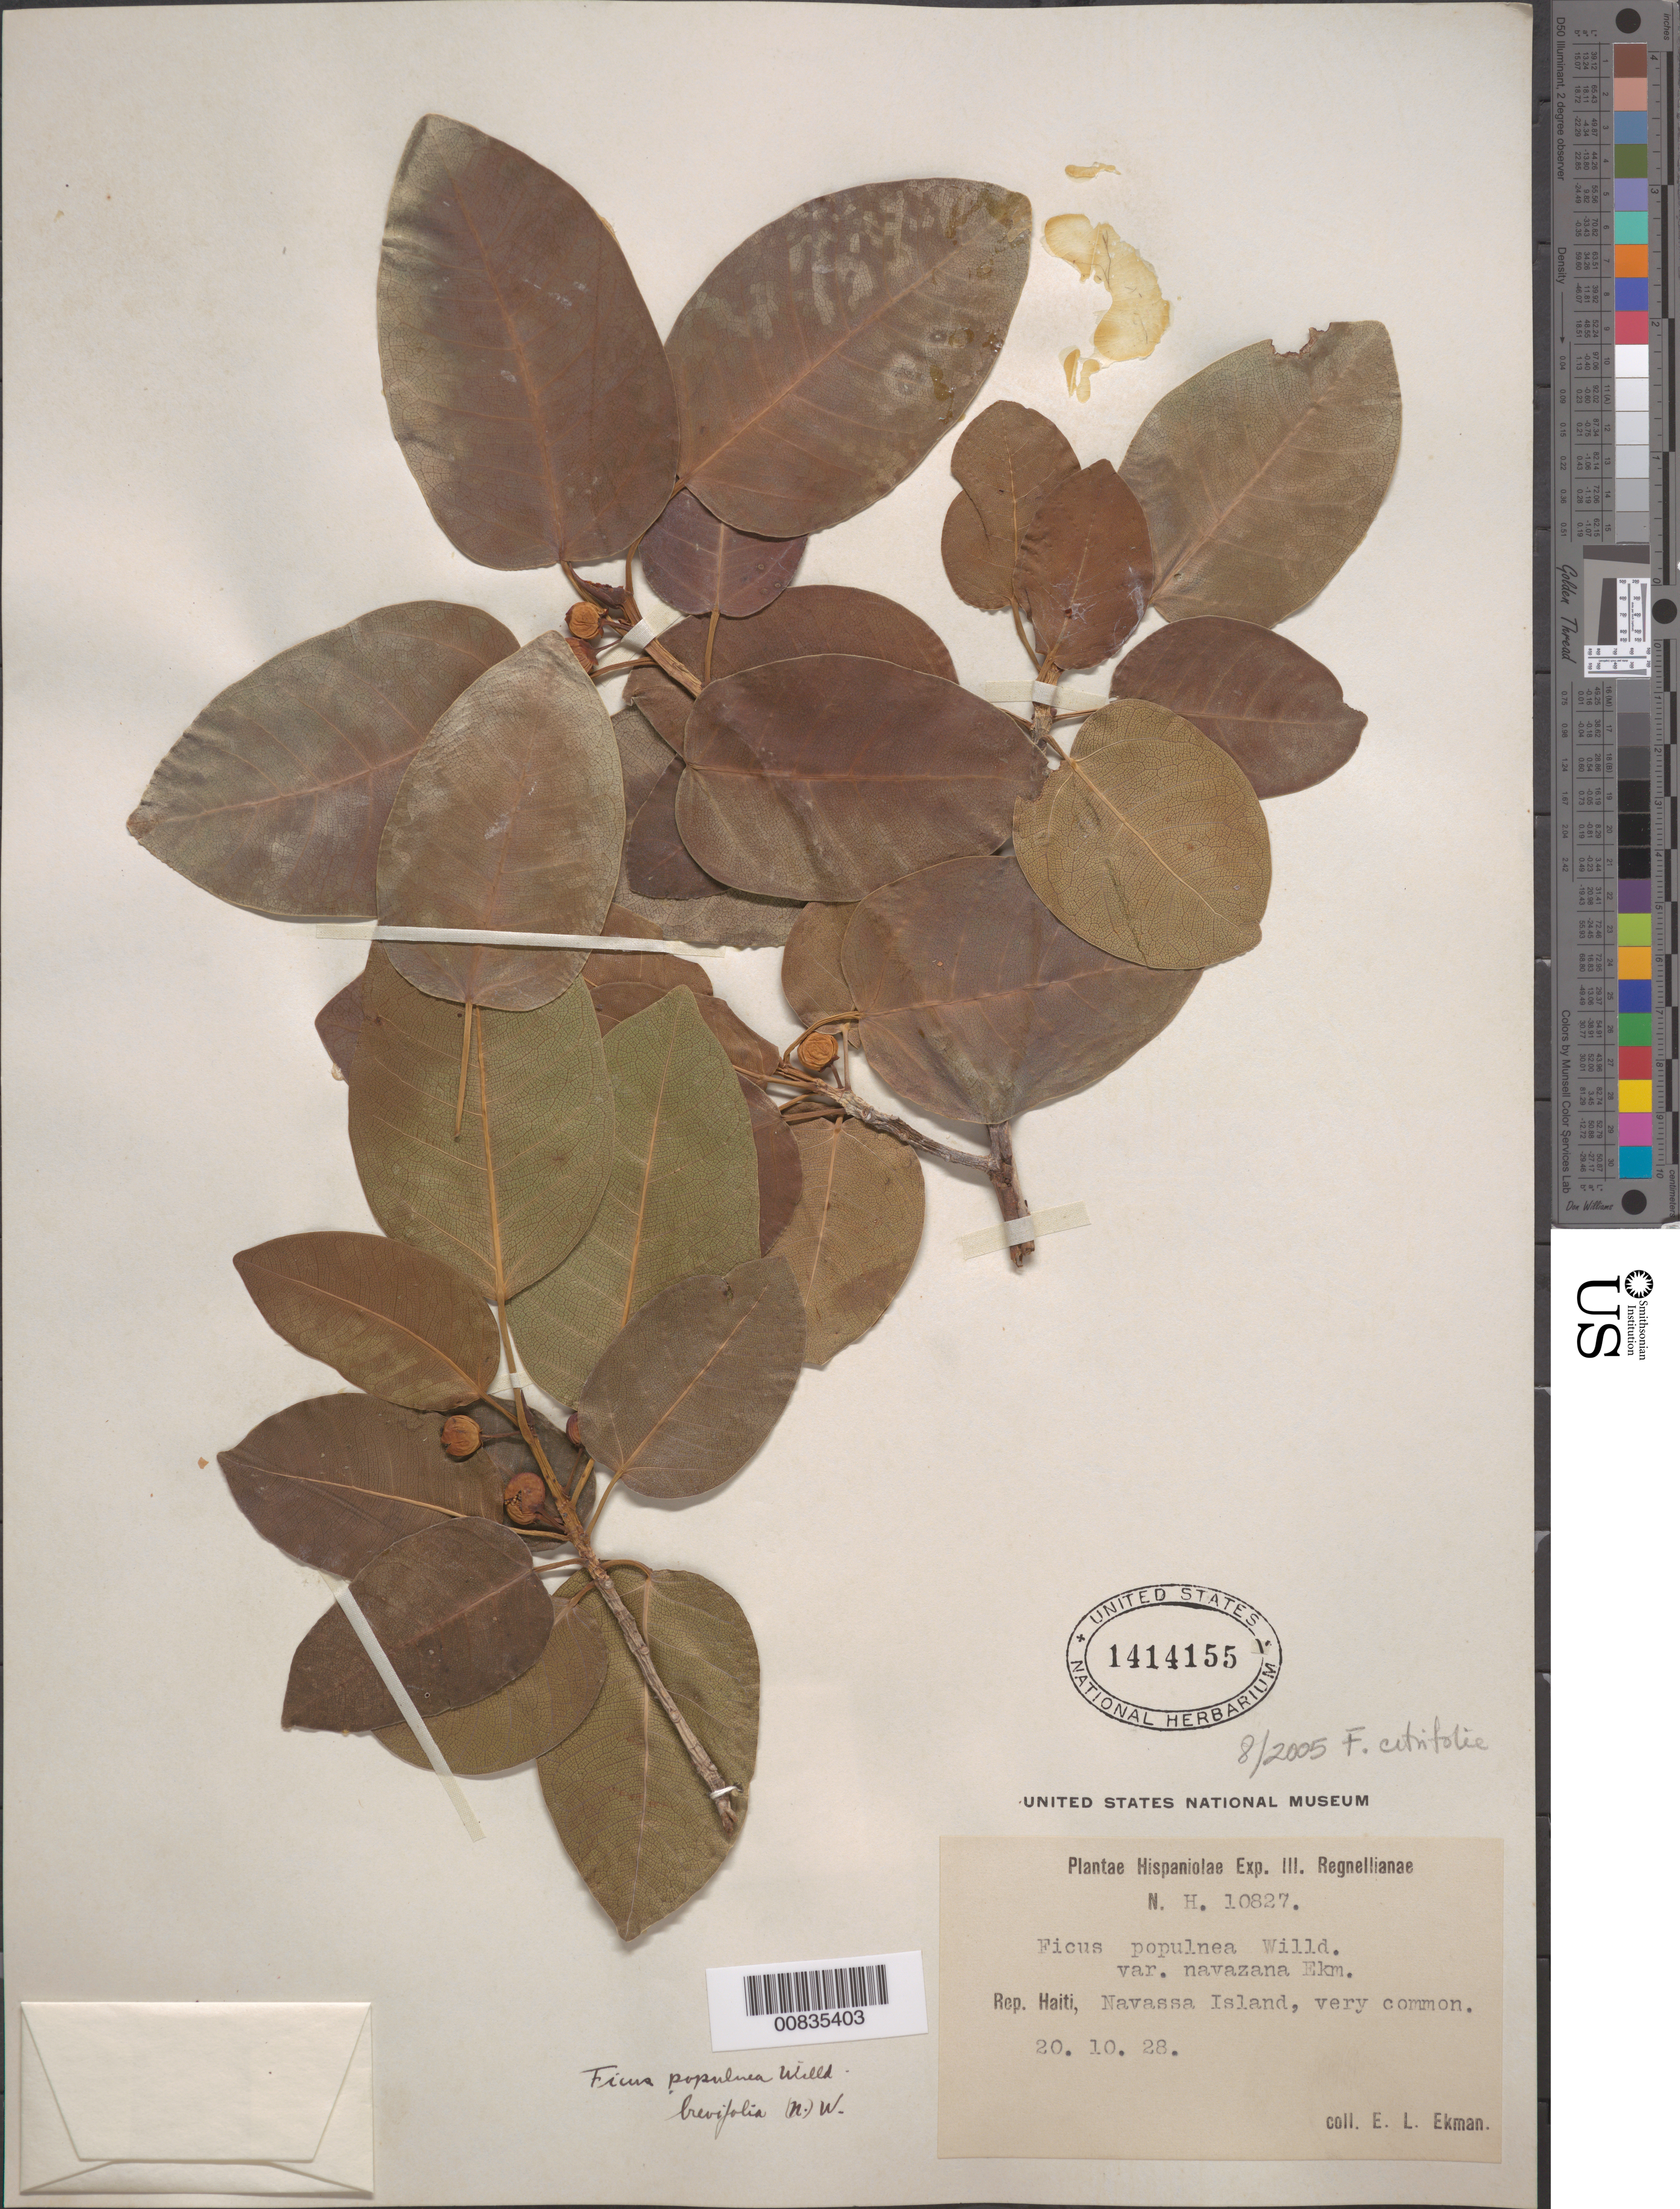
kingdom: Plantae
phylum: Tracheophyta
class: Magnoliopsida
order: Rosales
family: Moraceae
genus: Ficus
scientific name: Ficus citrifolia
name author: Mill.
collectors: E. L. Ekman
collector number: H 10827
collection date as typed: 20 Oct 1928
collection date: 1928-10-20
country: Navassa Island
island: Hispaniola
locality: Navassa Island.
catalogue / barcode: US 1414155